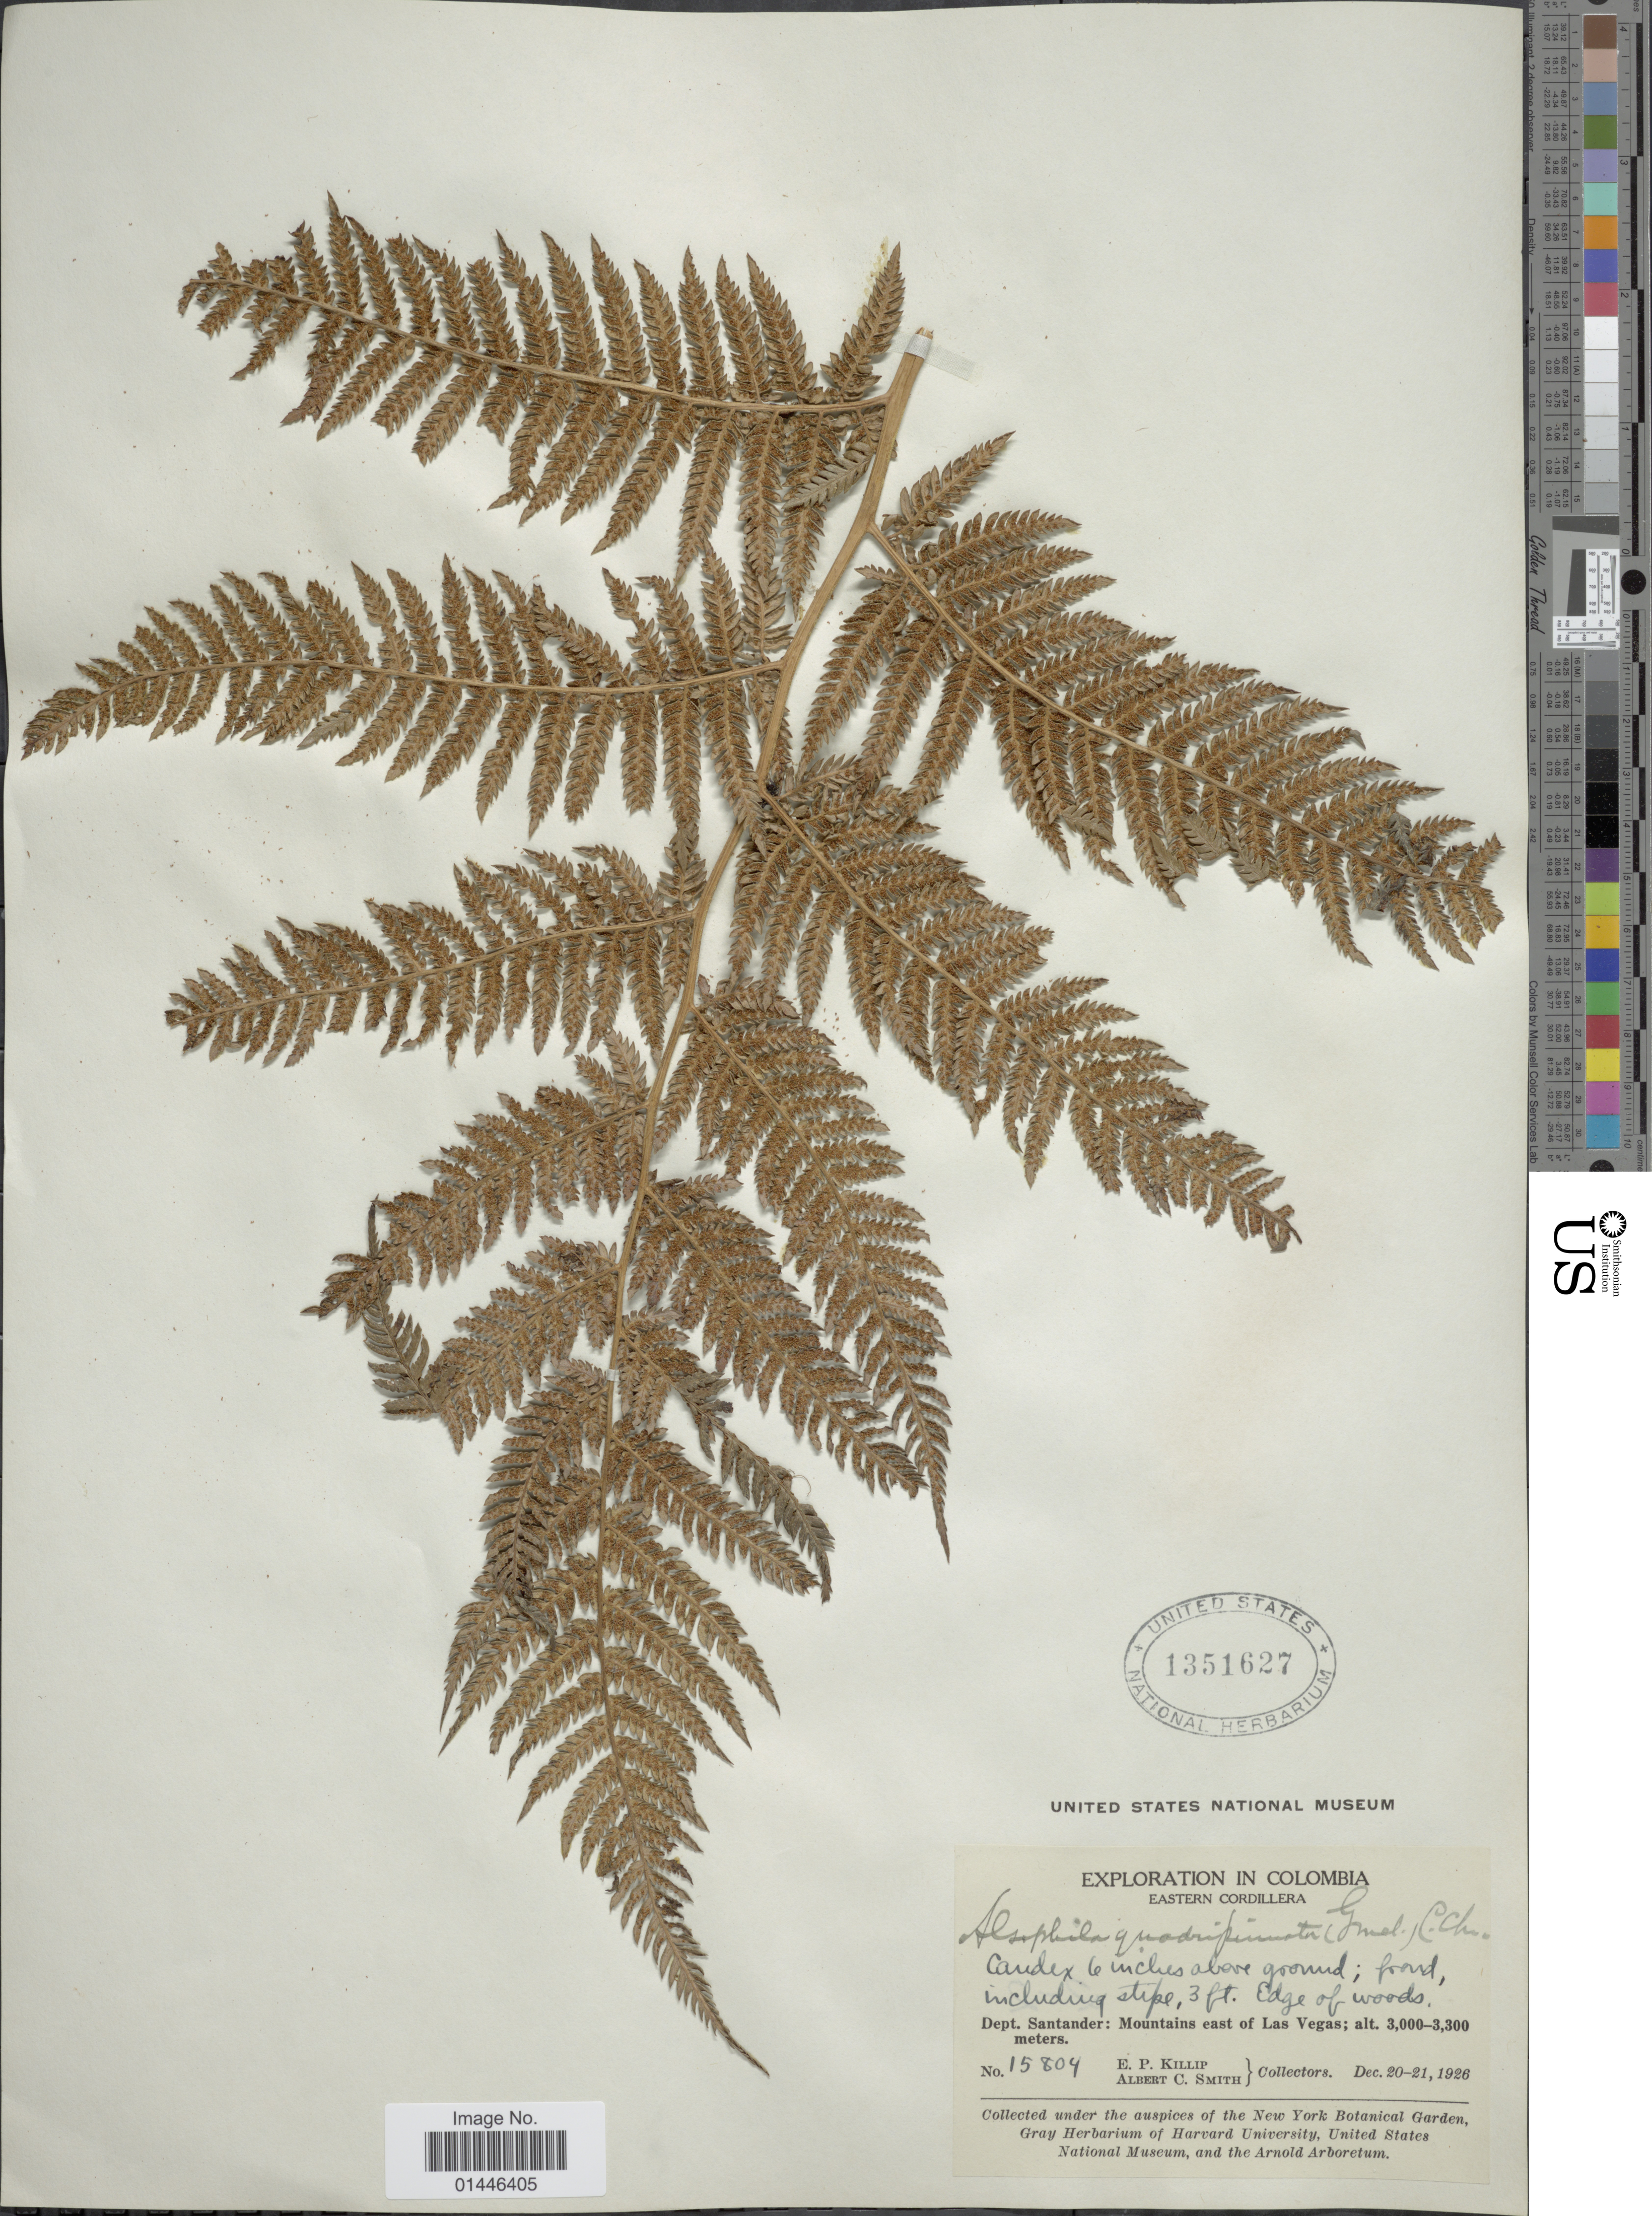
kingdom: Plantae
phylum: Tracheophyta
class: Polypodiopsida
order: Cyatheales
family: Dicksoniaceae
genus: Lophosoria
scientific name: Lophosoria quadripinnata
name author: (J.F. Gmel.) C. Chr.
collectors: E. P. Killip & A. C. Smith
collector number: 15804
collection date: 1926-12-20/1926-12-21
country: Colombia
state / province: Santander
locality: Eastern Cordillera. Mountains east of Las Vegas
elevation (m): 3000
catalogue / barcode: US 1351627